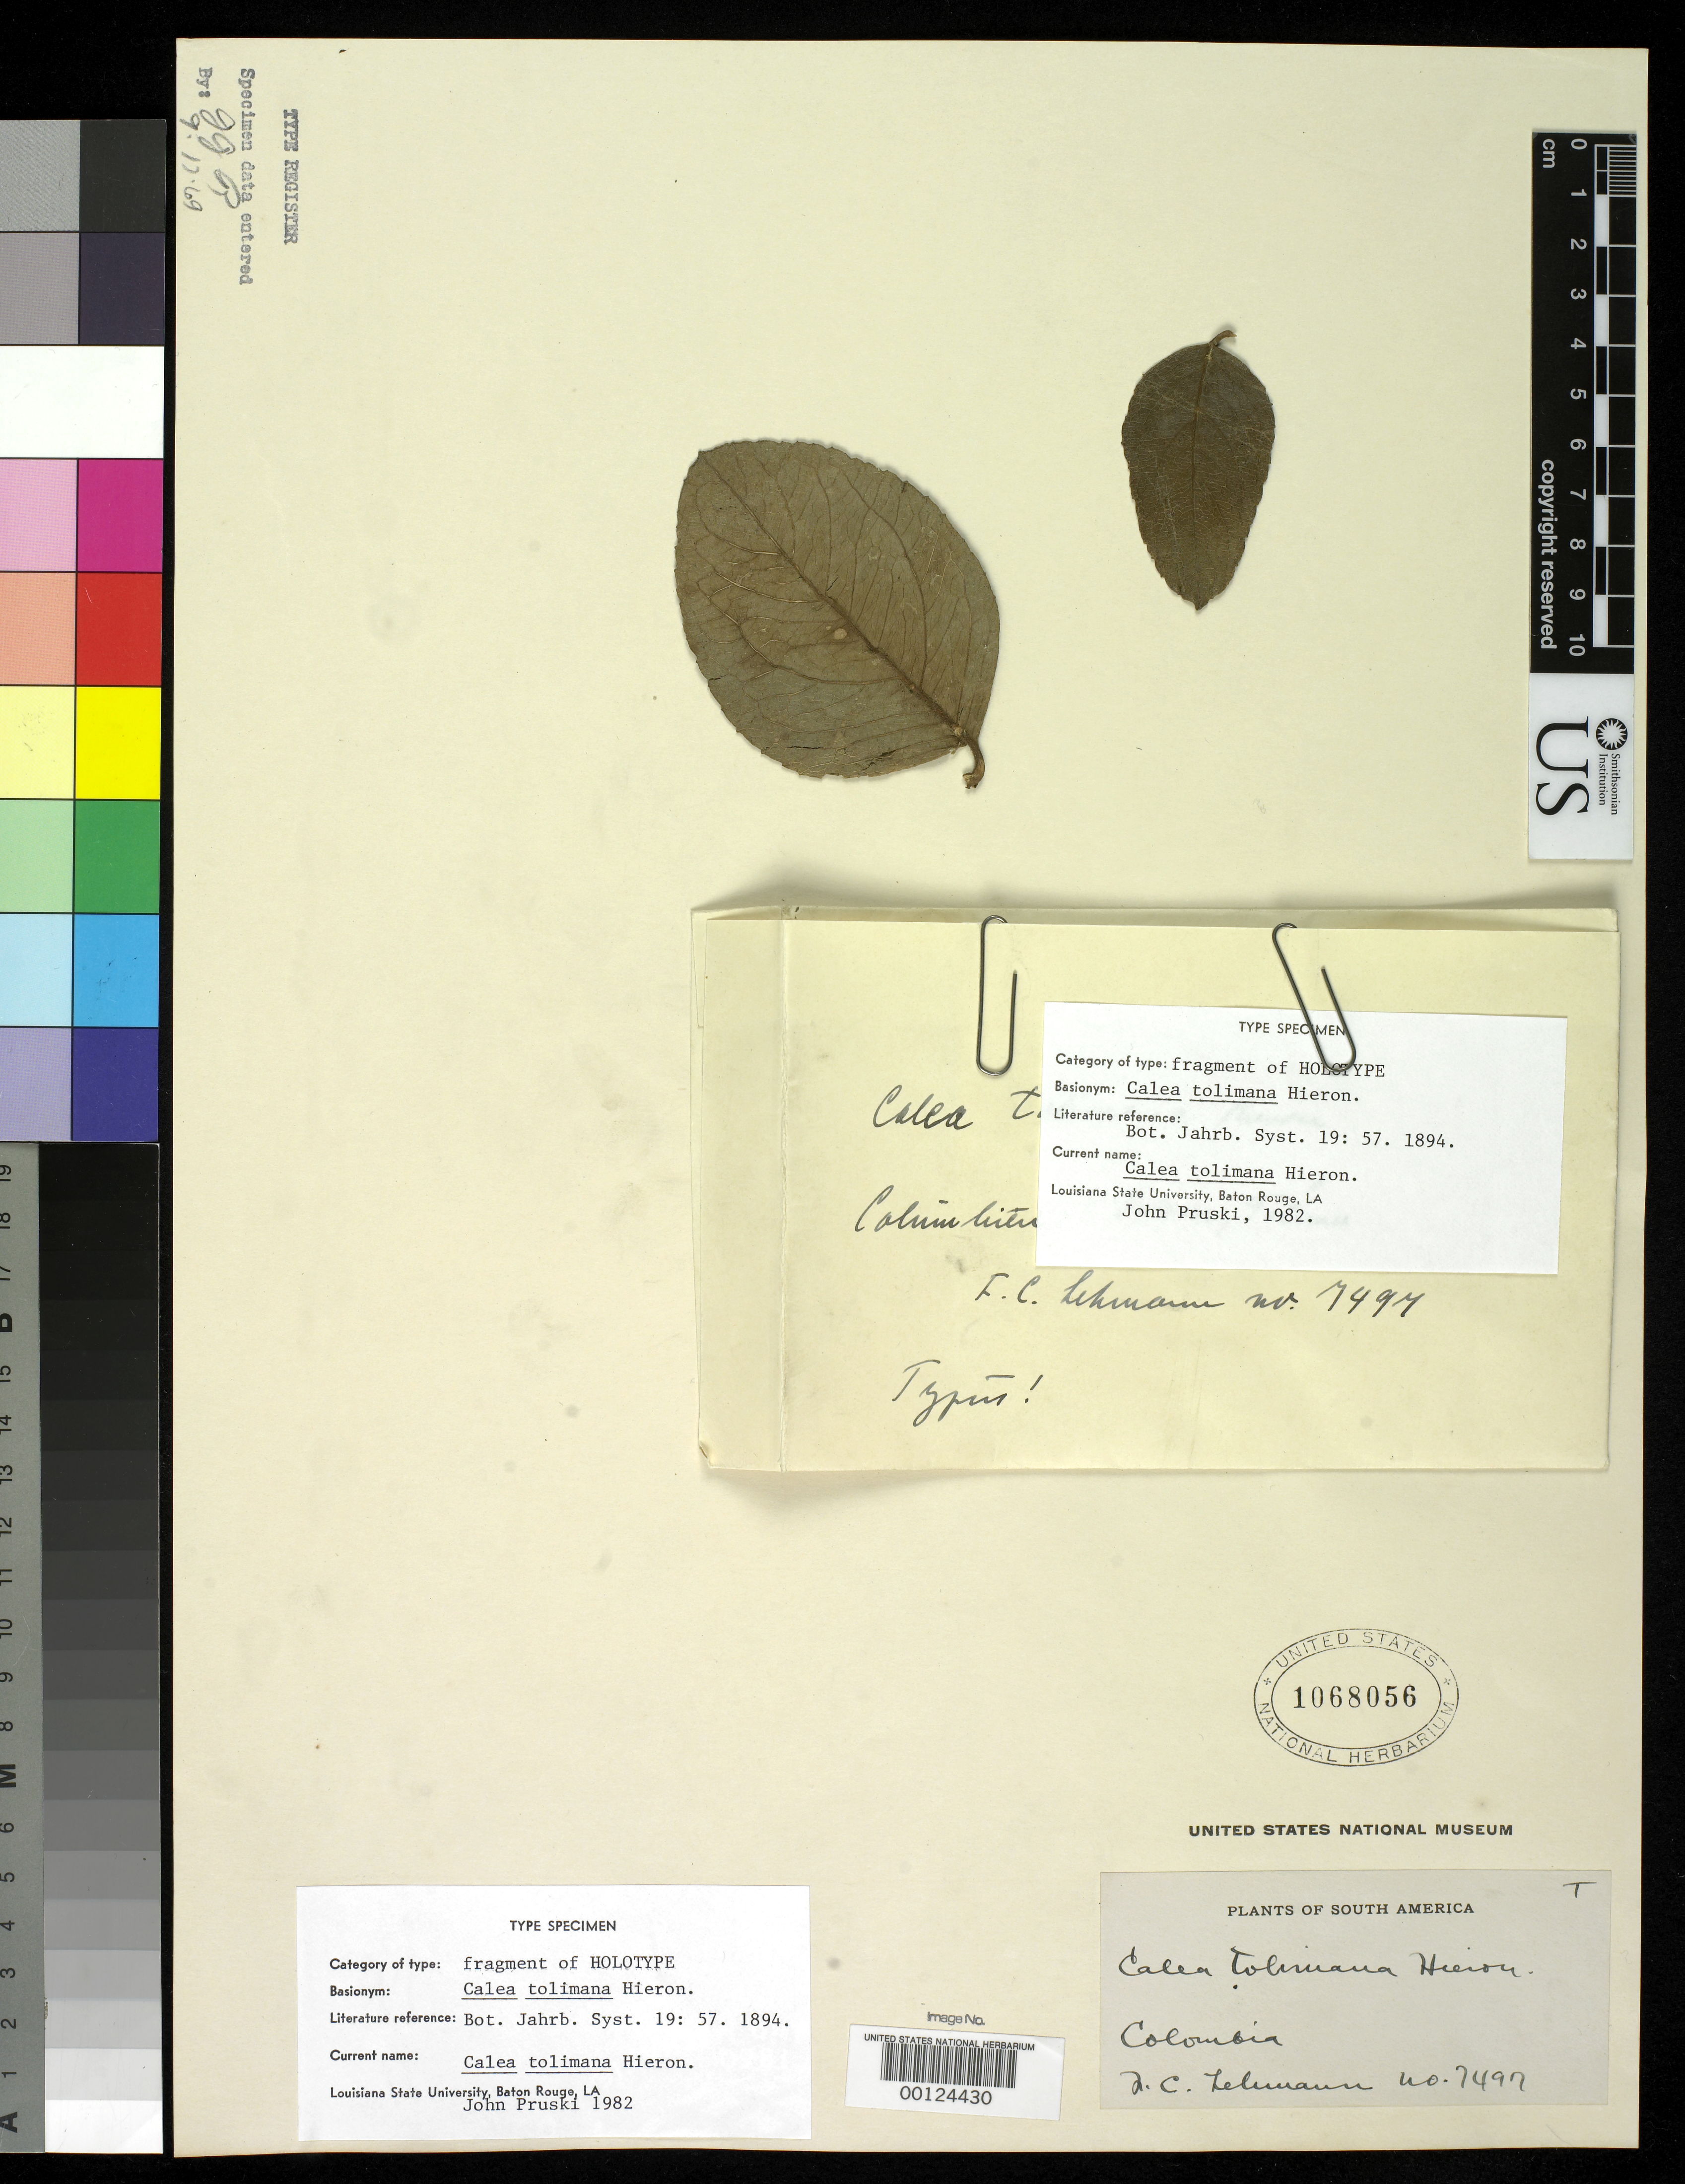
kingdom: Plantae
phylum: Tracheophyta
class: Magnoliopsida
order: Asterales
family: Asteraceae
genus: Calea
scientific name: Calea tolimana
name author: Hieron.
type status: Type Fragment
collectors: F. C. Lehmann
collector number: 7497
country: Colombia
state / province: Tolima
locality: Dolores.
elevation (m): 1000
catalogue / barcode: US 1068056